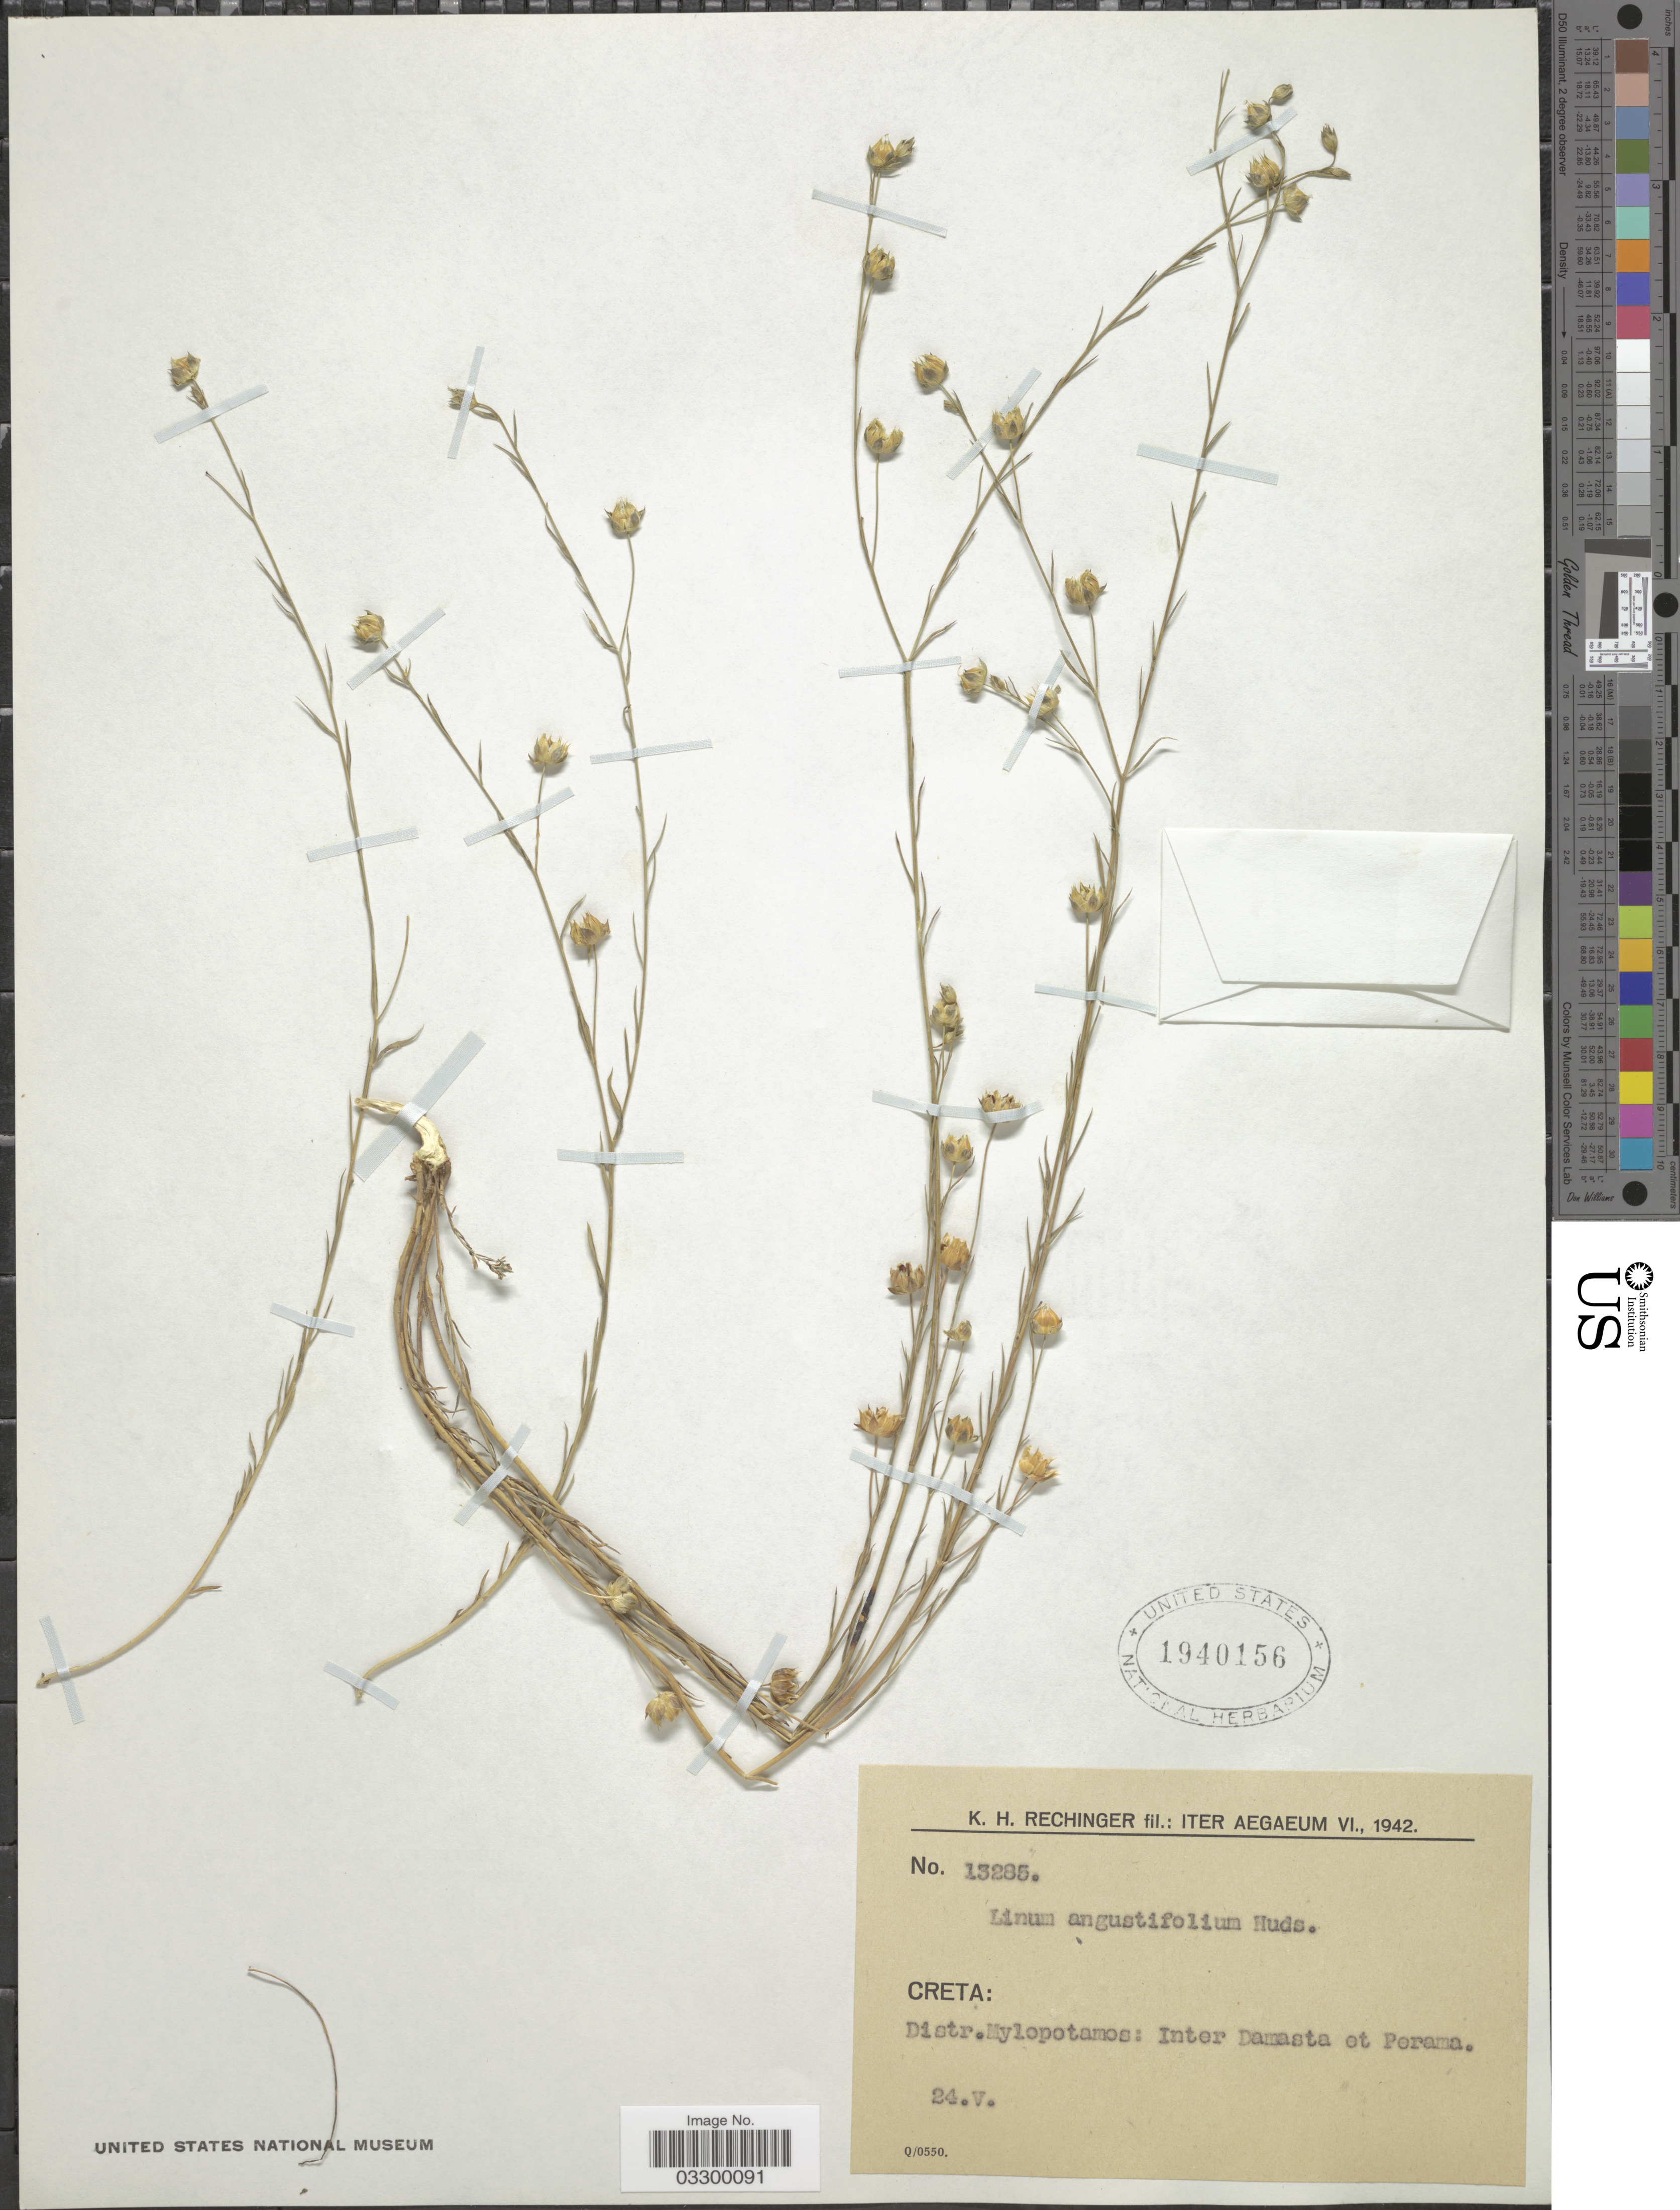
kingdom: Plantae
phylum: Tracheophyta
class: Magnoliopsida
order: Malpighiales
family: Linaceae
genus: Linum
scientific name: Linum angustifolium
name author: Huds.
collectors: K. H. Rechinger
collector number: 13285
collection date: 1942-05-24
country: Greece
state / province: Crete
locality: Creta: Distr. Mylopotamos: Inter Damasta et Perama.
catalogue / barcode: US 1940156